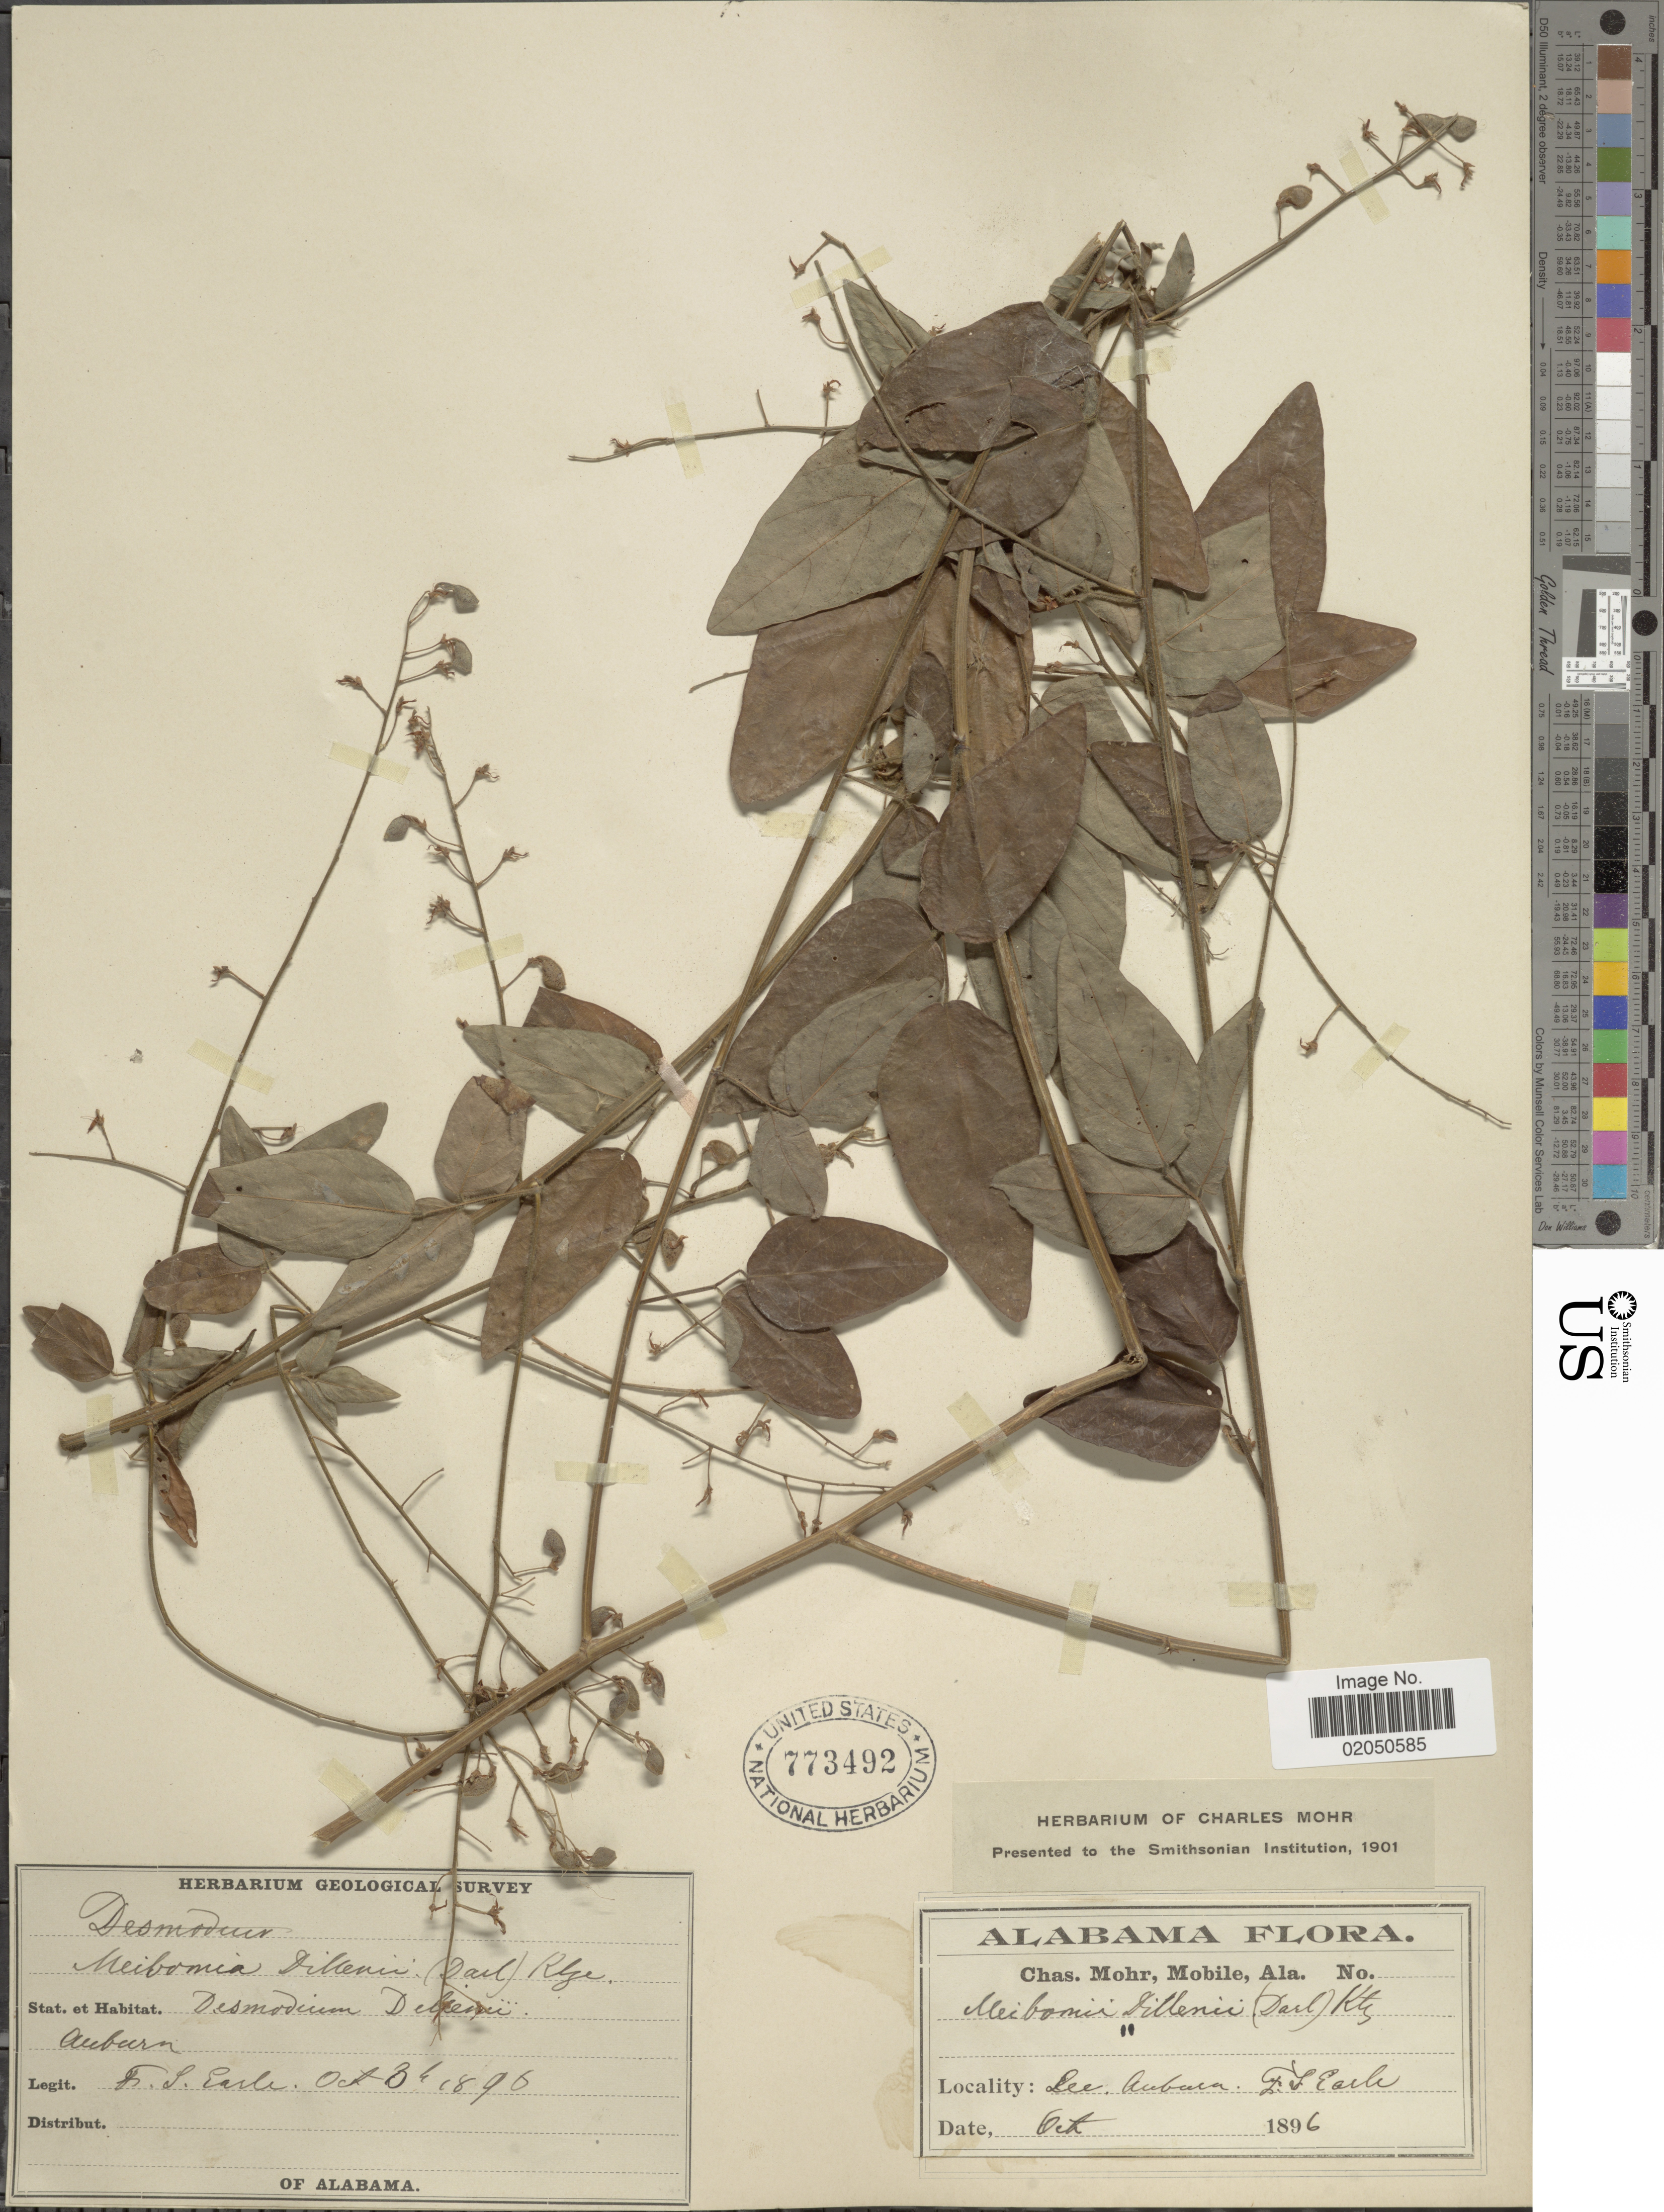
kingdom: Plantae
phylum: Tracheophyta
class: Magnoliopsida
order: Fabales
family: Fabaceae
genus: Desmodium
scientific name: Desmodium glabellum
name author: (Michx.) DC.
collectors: F. S. Earle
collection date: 1896-10-03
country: United States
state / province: Alabama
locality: Lee, Auburn.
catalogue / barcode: US 773492